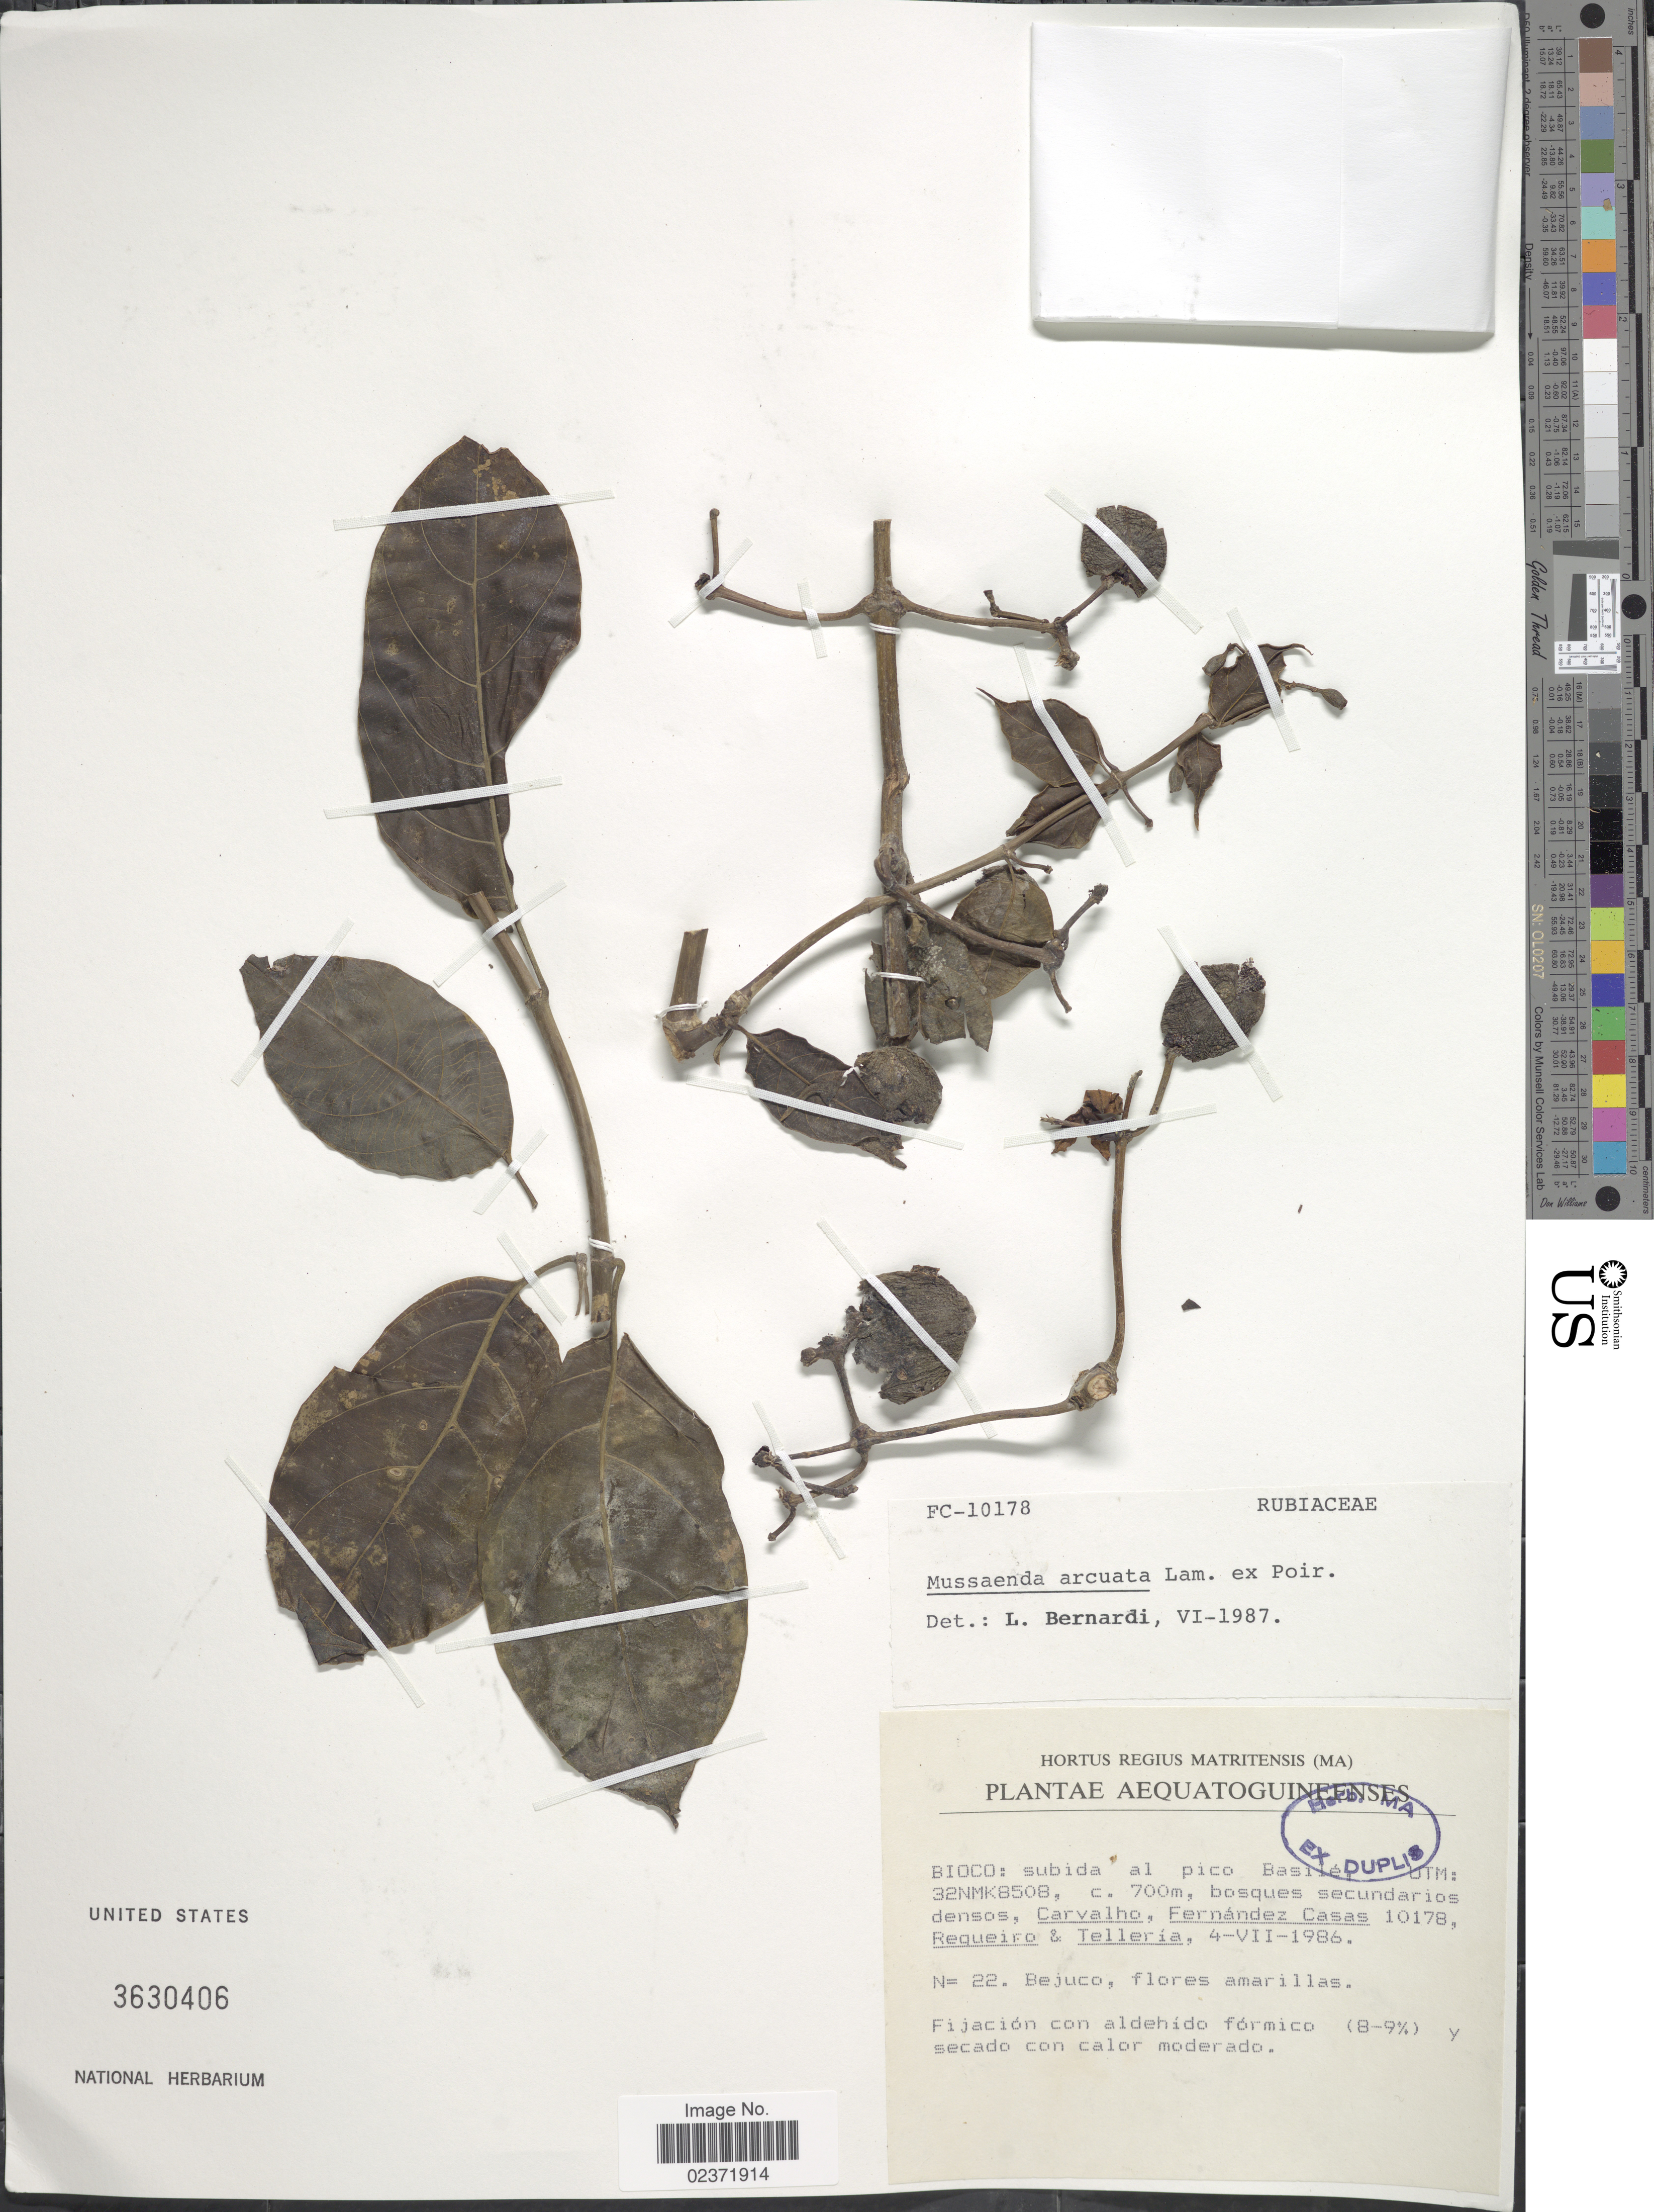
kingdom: Plantae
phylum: Tracheophyta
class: Magnoliopsida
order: Gentianales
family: Rubiaceae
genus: Mussaenda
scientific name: Mussaenda arcuata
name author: Poir.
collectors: Carvalho, --, F. Casas, Requeiro, -- & -. Telleria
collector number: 10178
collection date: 1986-07-04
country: Equatorial Guinea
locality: AequatoGuineenses, Bioco: subida al pico Basile, UTM: 32NMK8508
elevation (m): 700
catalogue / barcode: US 3630406